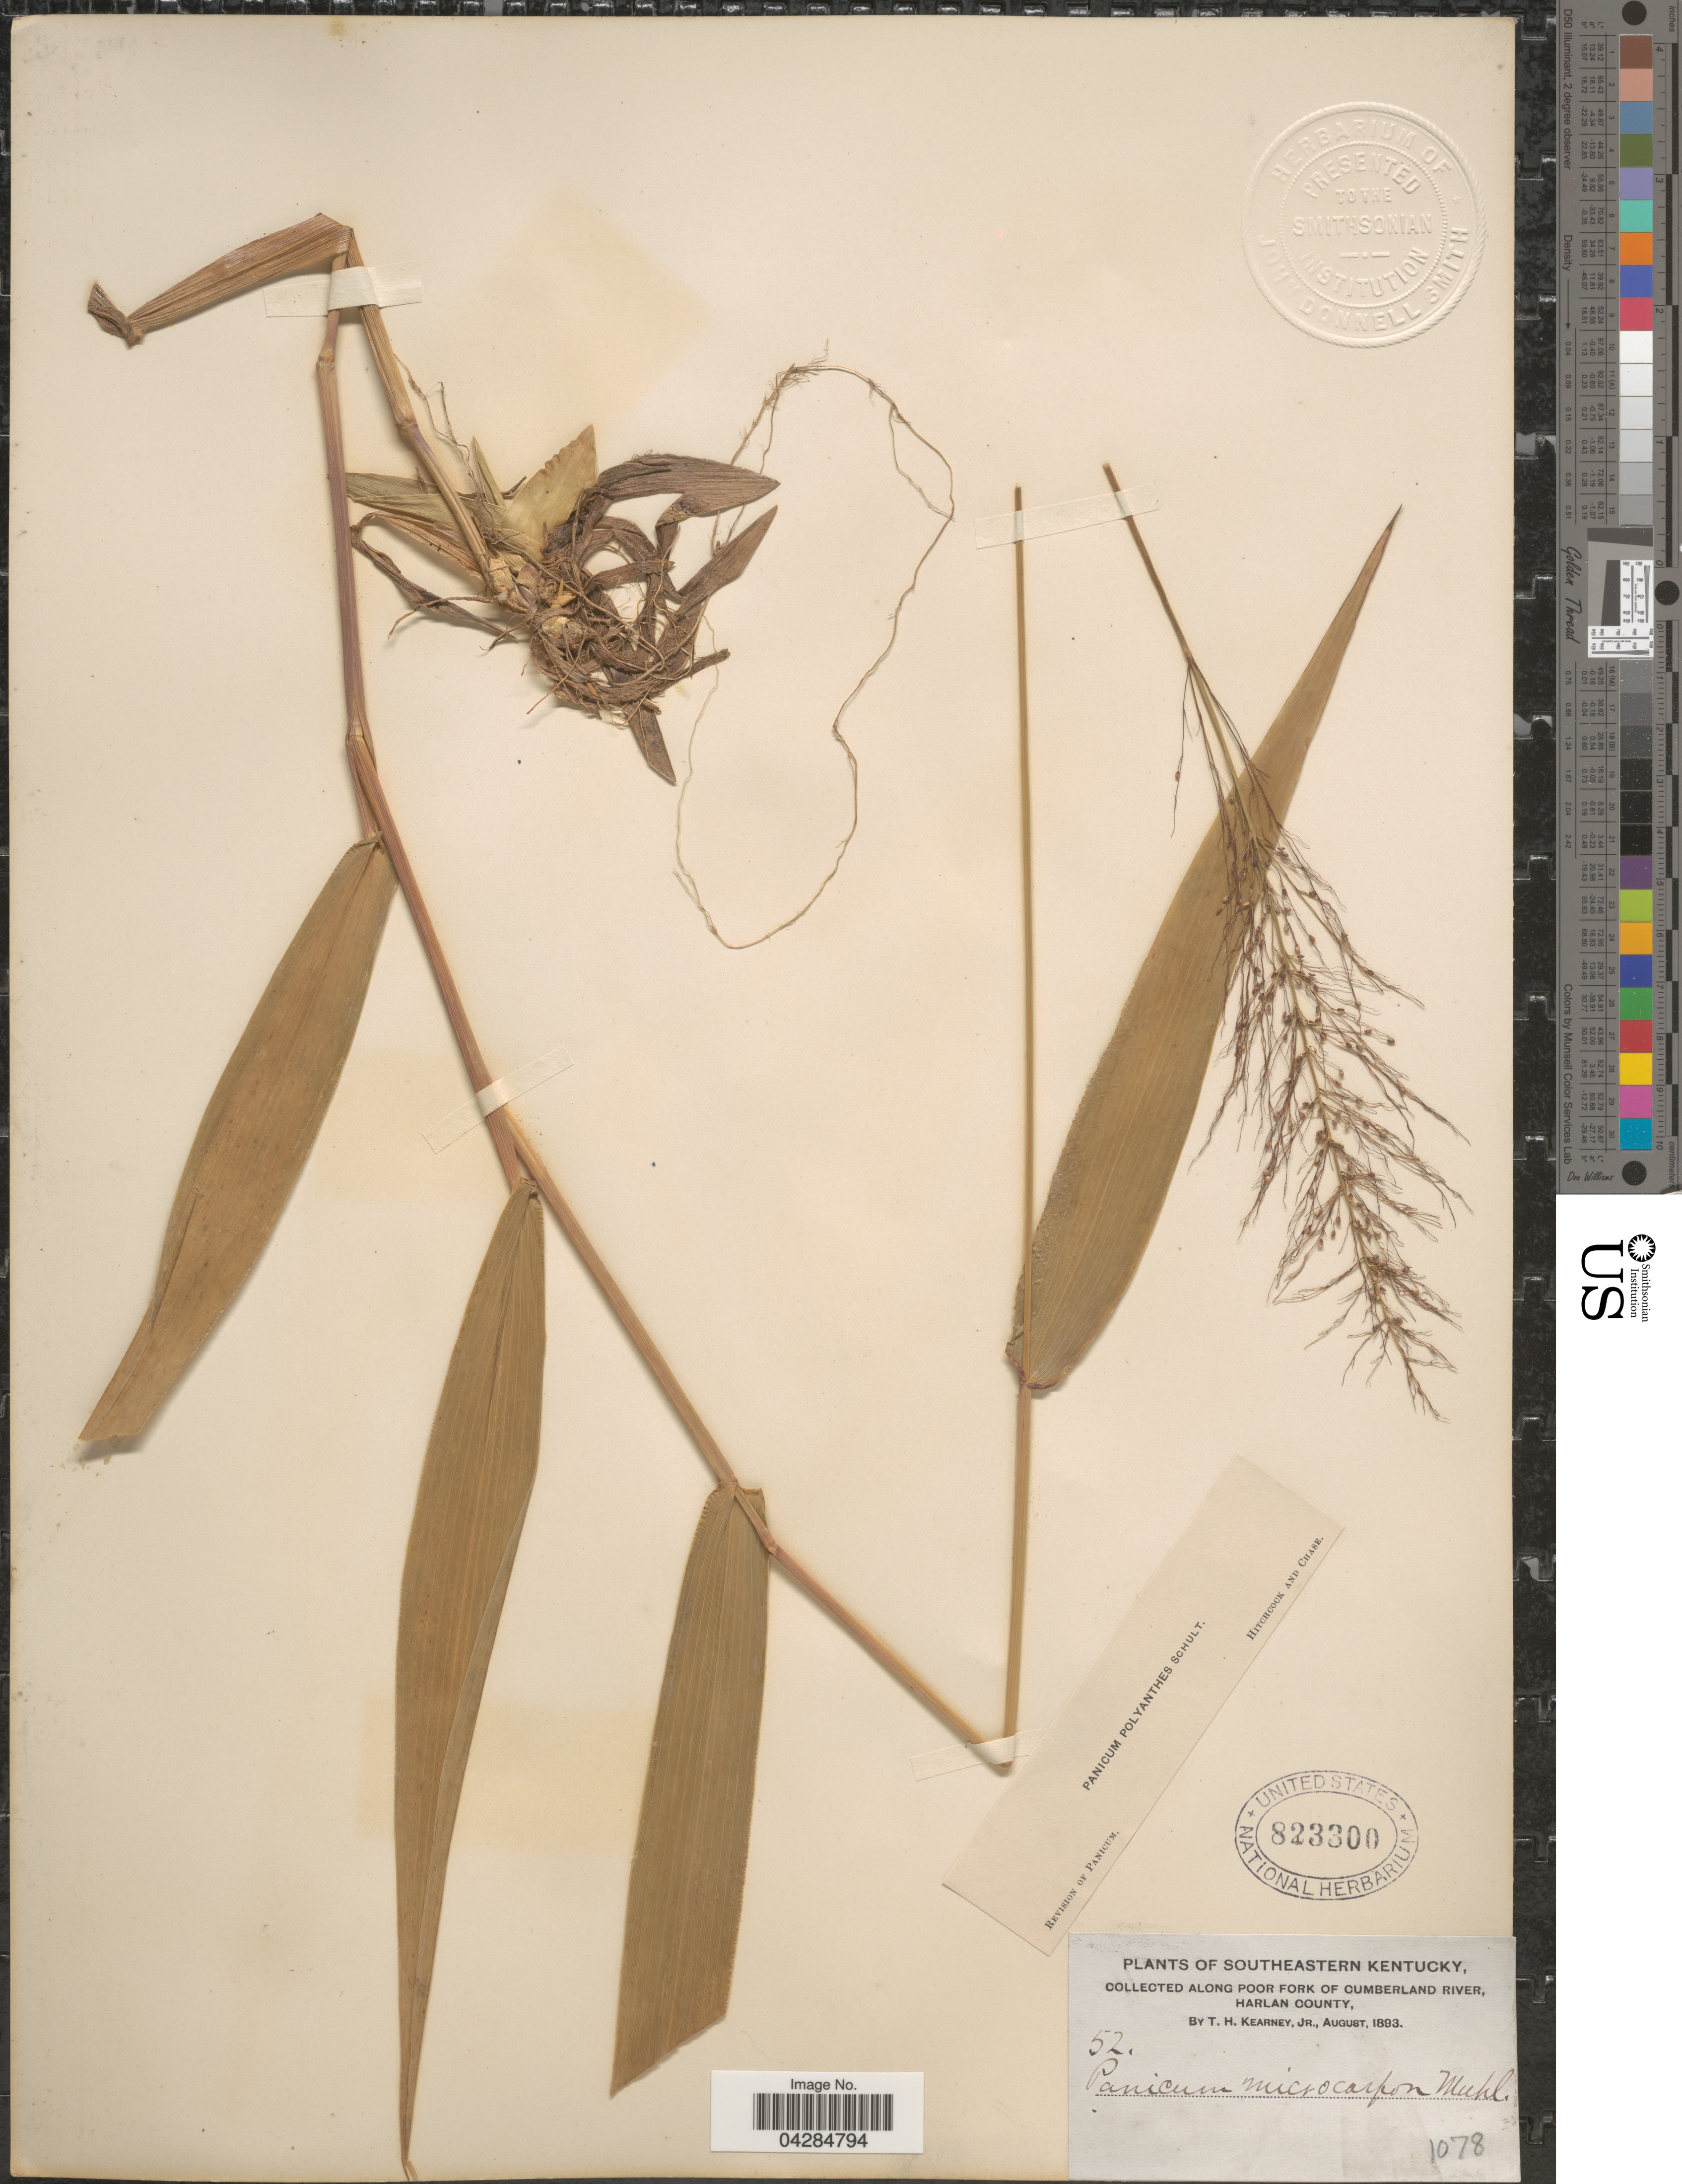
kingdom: Plantae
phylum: Tracheophyta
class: Liliopsida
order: Poales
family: Poaceae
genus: Dichanthelium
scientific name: Dichanthelium polyanthes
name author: (Schult.) Mohlenbr.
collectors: T. H. Kearney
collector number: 52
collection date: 1893-08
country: United States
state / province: Kentucky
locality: Southeastern Kentucky. Along Poor Fork Of Cumberland River, Harlan County.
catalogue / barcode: US 823300